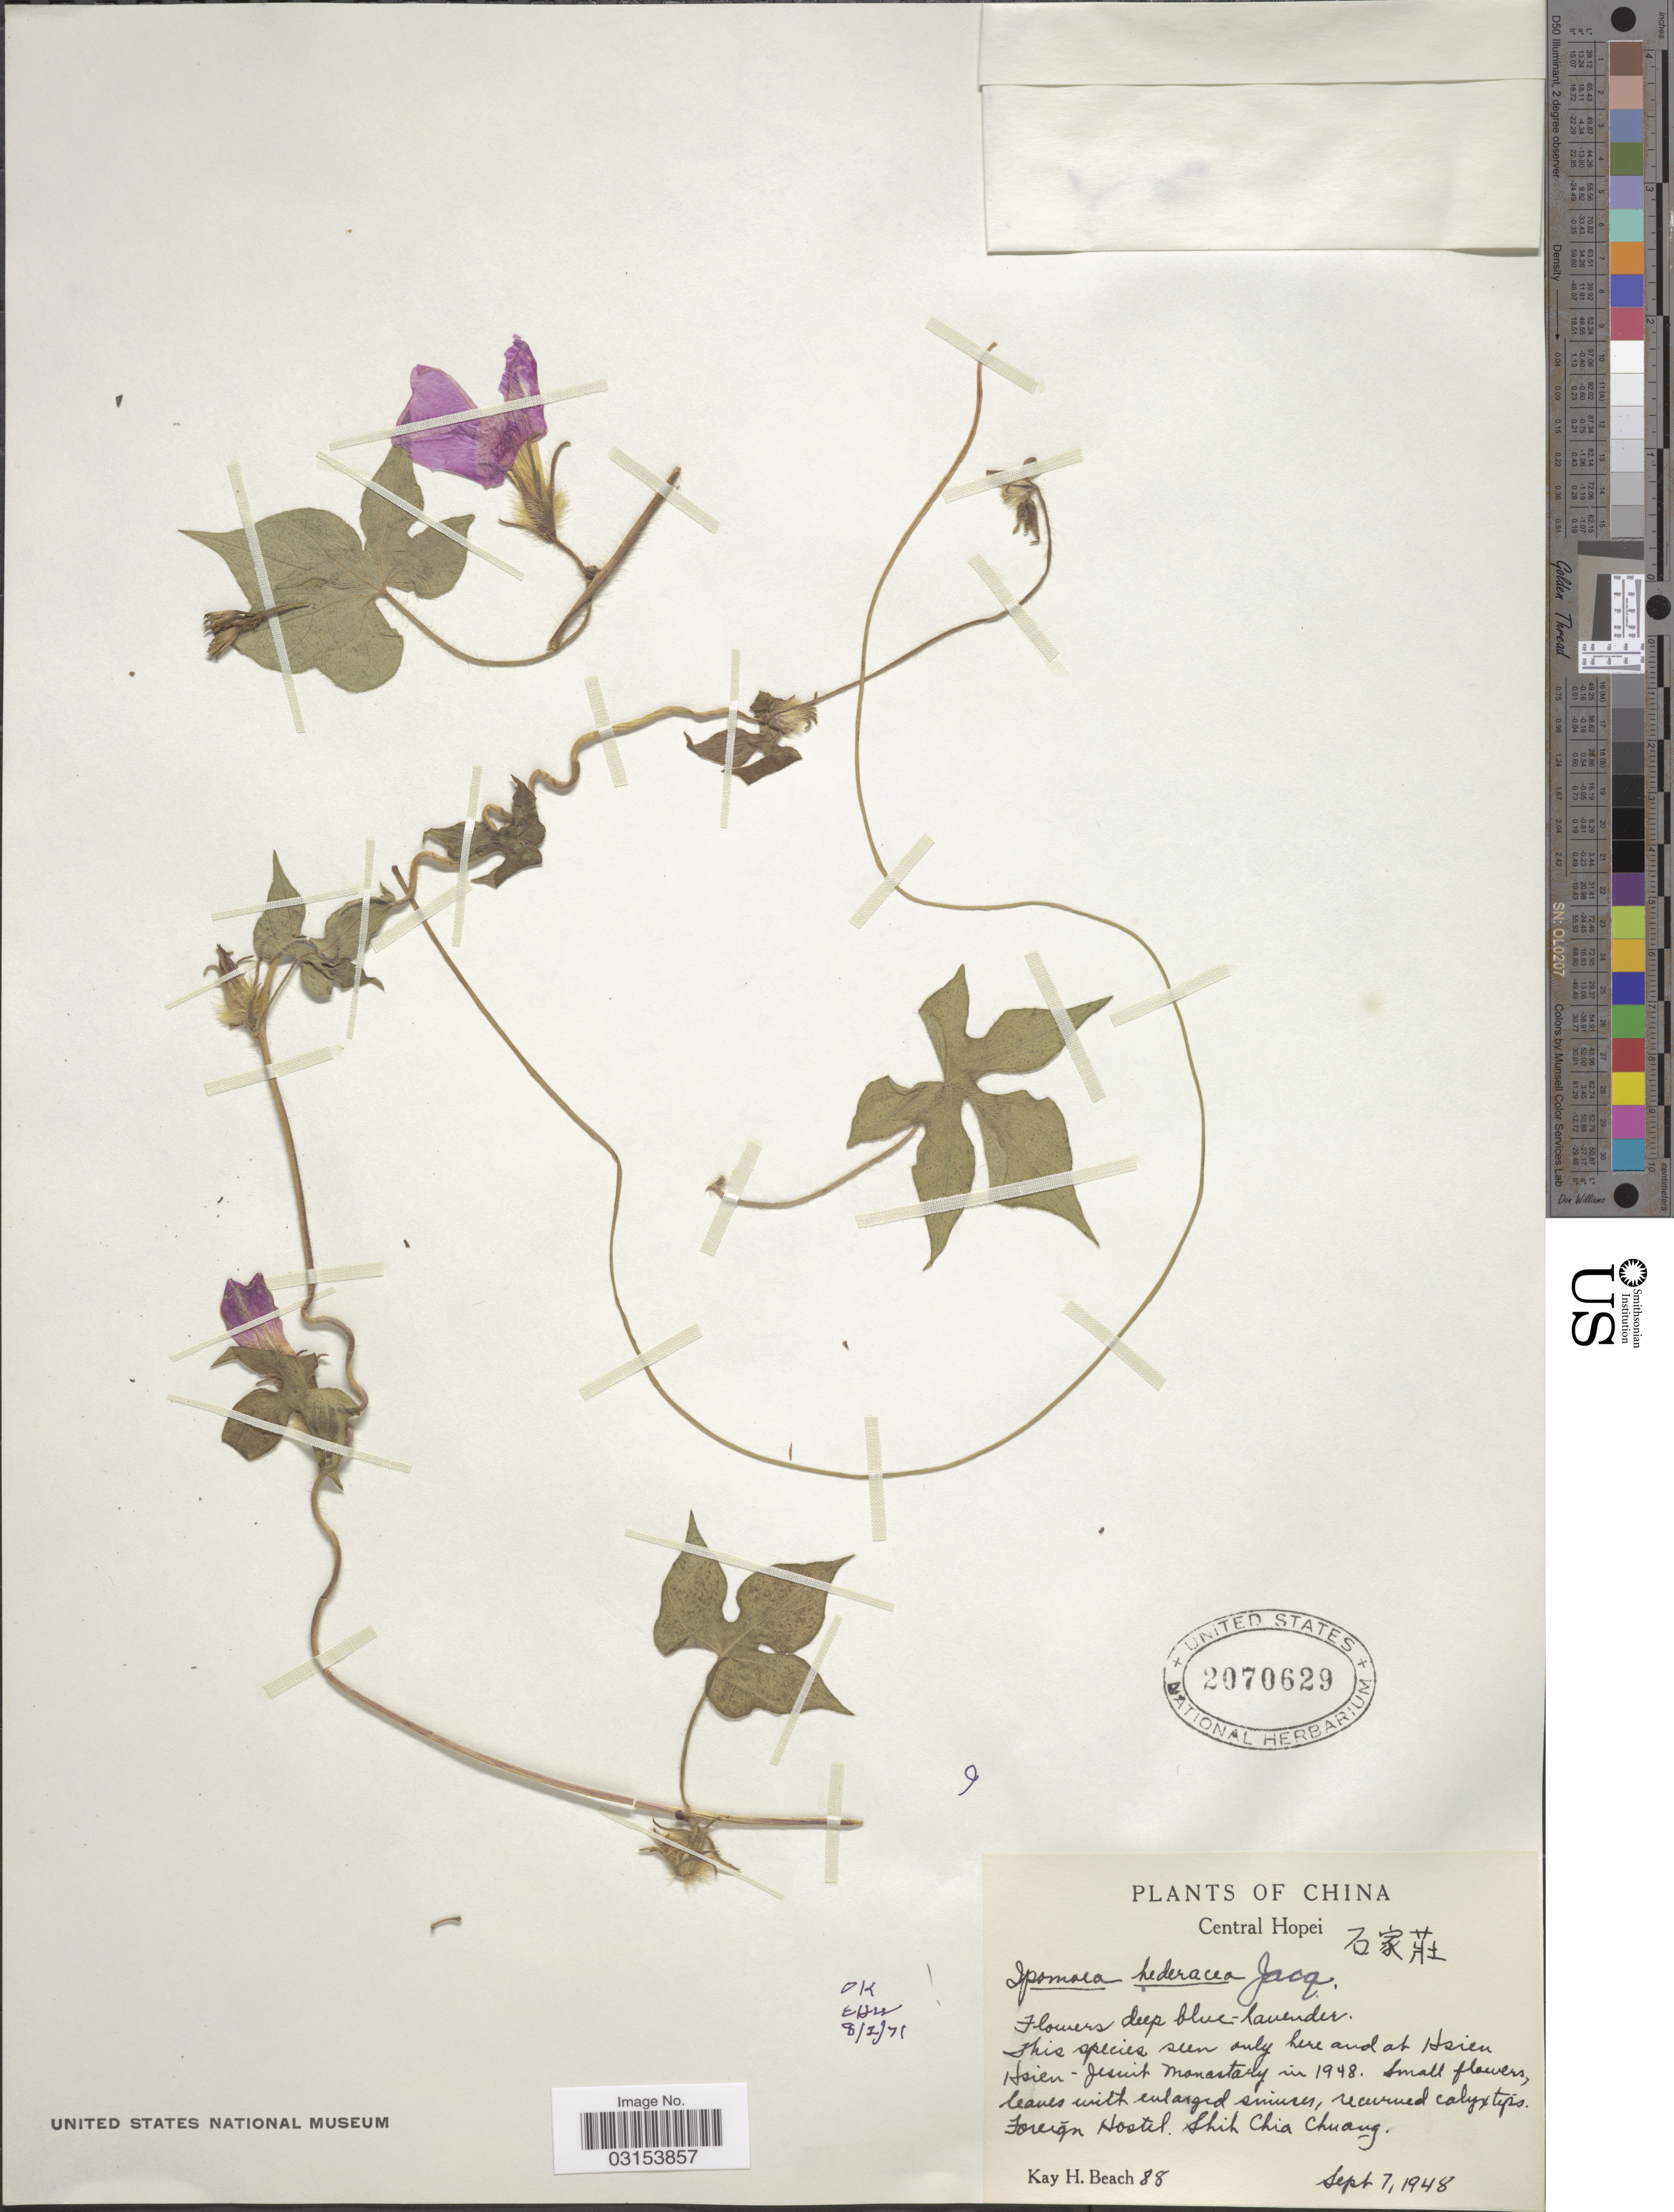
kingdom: Plantae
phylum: Tracheophyta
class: Magnoliopsida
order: Solanales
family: Convolvulaceae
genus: Ipomoea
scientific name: Ipomoea hederacea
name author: Jacq.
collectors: K. H. Beach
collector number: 88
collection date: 1948-09-07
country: China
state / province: Hebei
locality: Central Hopei. Foreign Hostel. Shih Chia Chuang.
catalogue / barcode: US 2070629